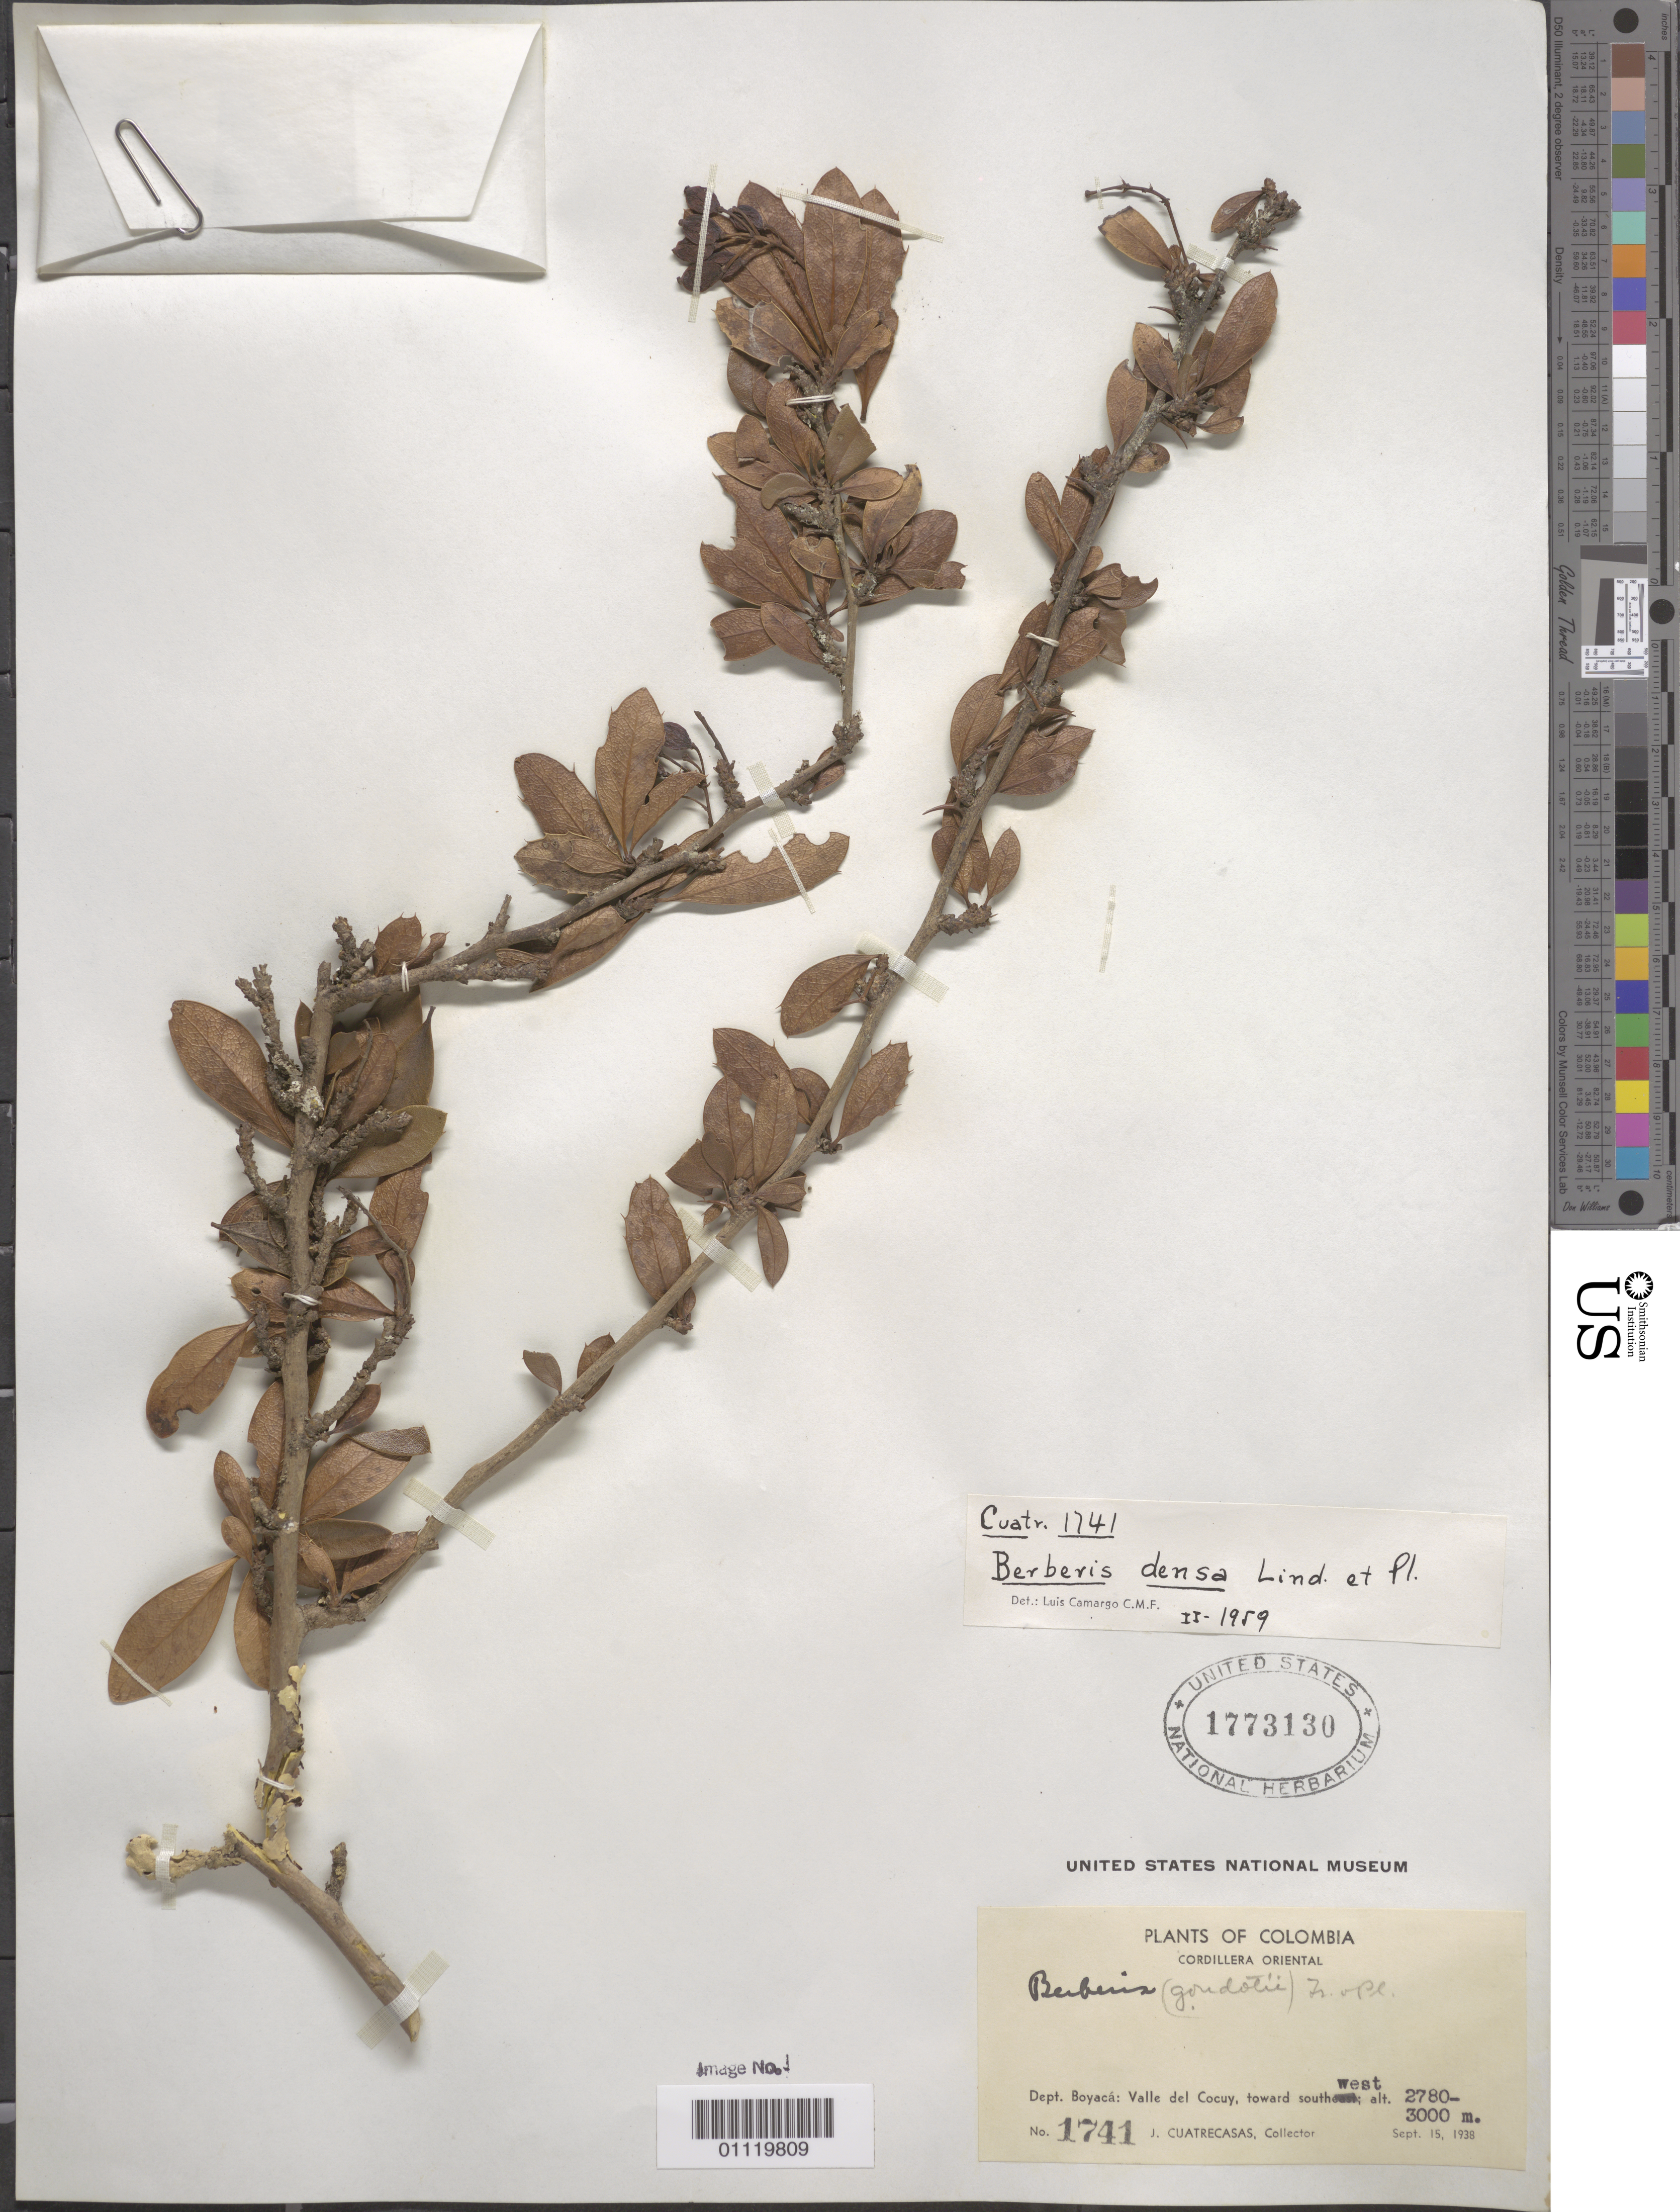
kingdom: Plantae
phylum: Tracheophyta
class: Magnoliopsida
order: Ranunculales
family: Berberidaceae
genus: Berberis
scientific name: Berberis densa Linden & Planch.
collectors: J. Cuatrecasas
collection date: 1938-09-15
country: Colombia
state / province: Boyacá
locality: Cordillera Oriental. Calle del Cocuy, toward south west.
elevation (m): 2780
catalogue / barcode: US 1773130